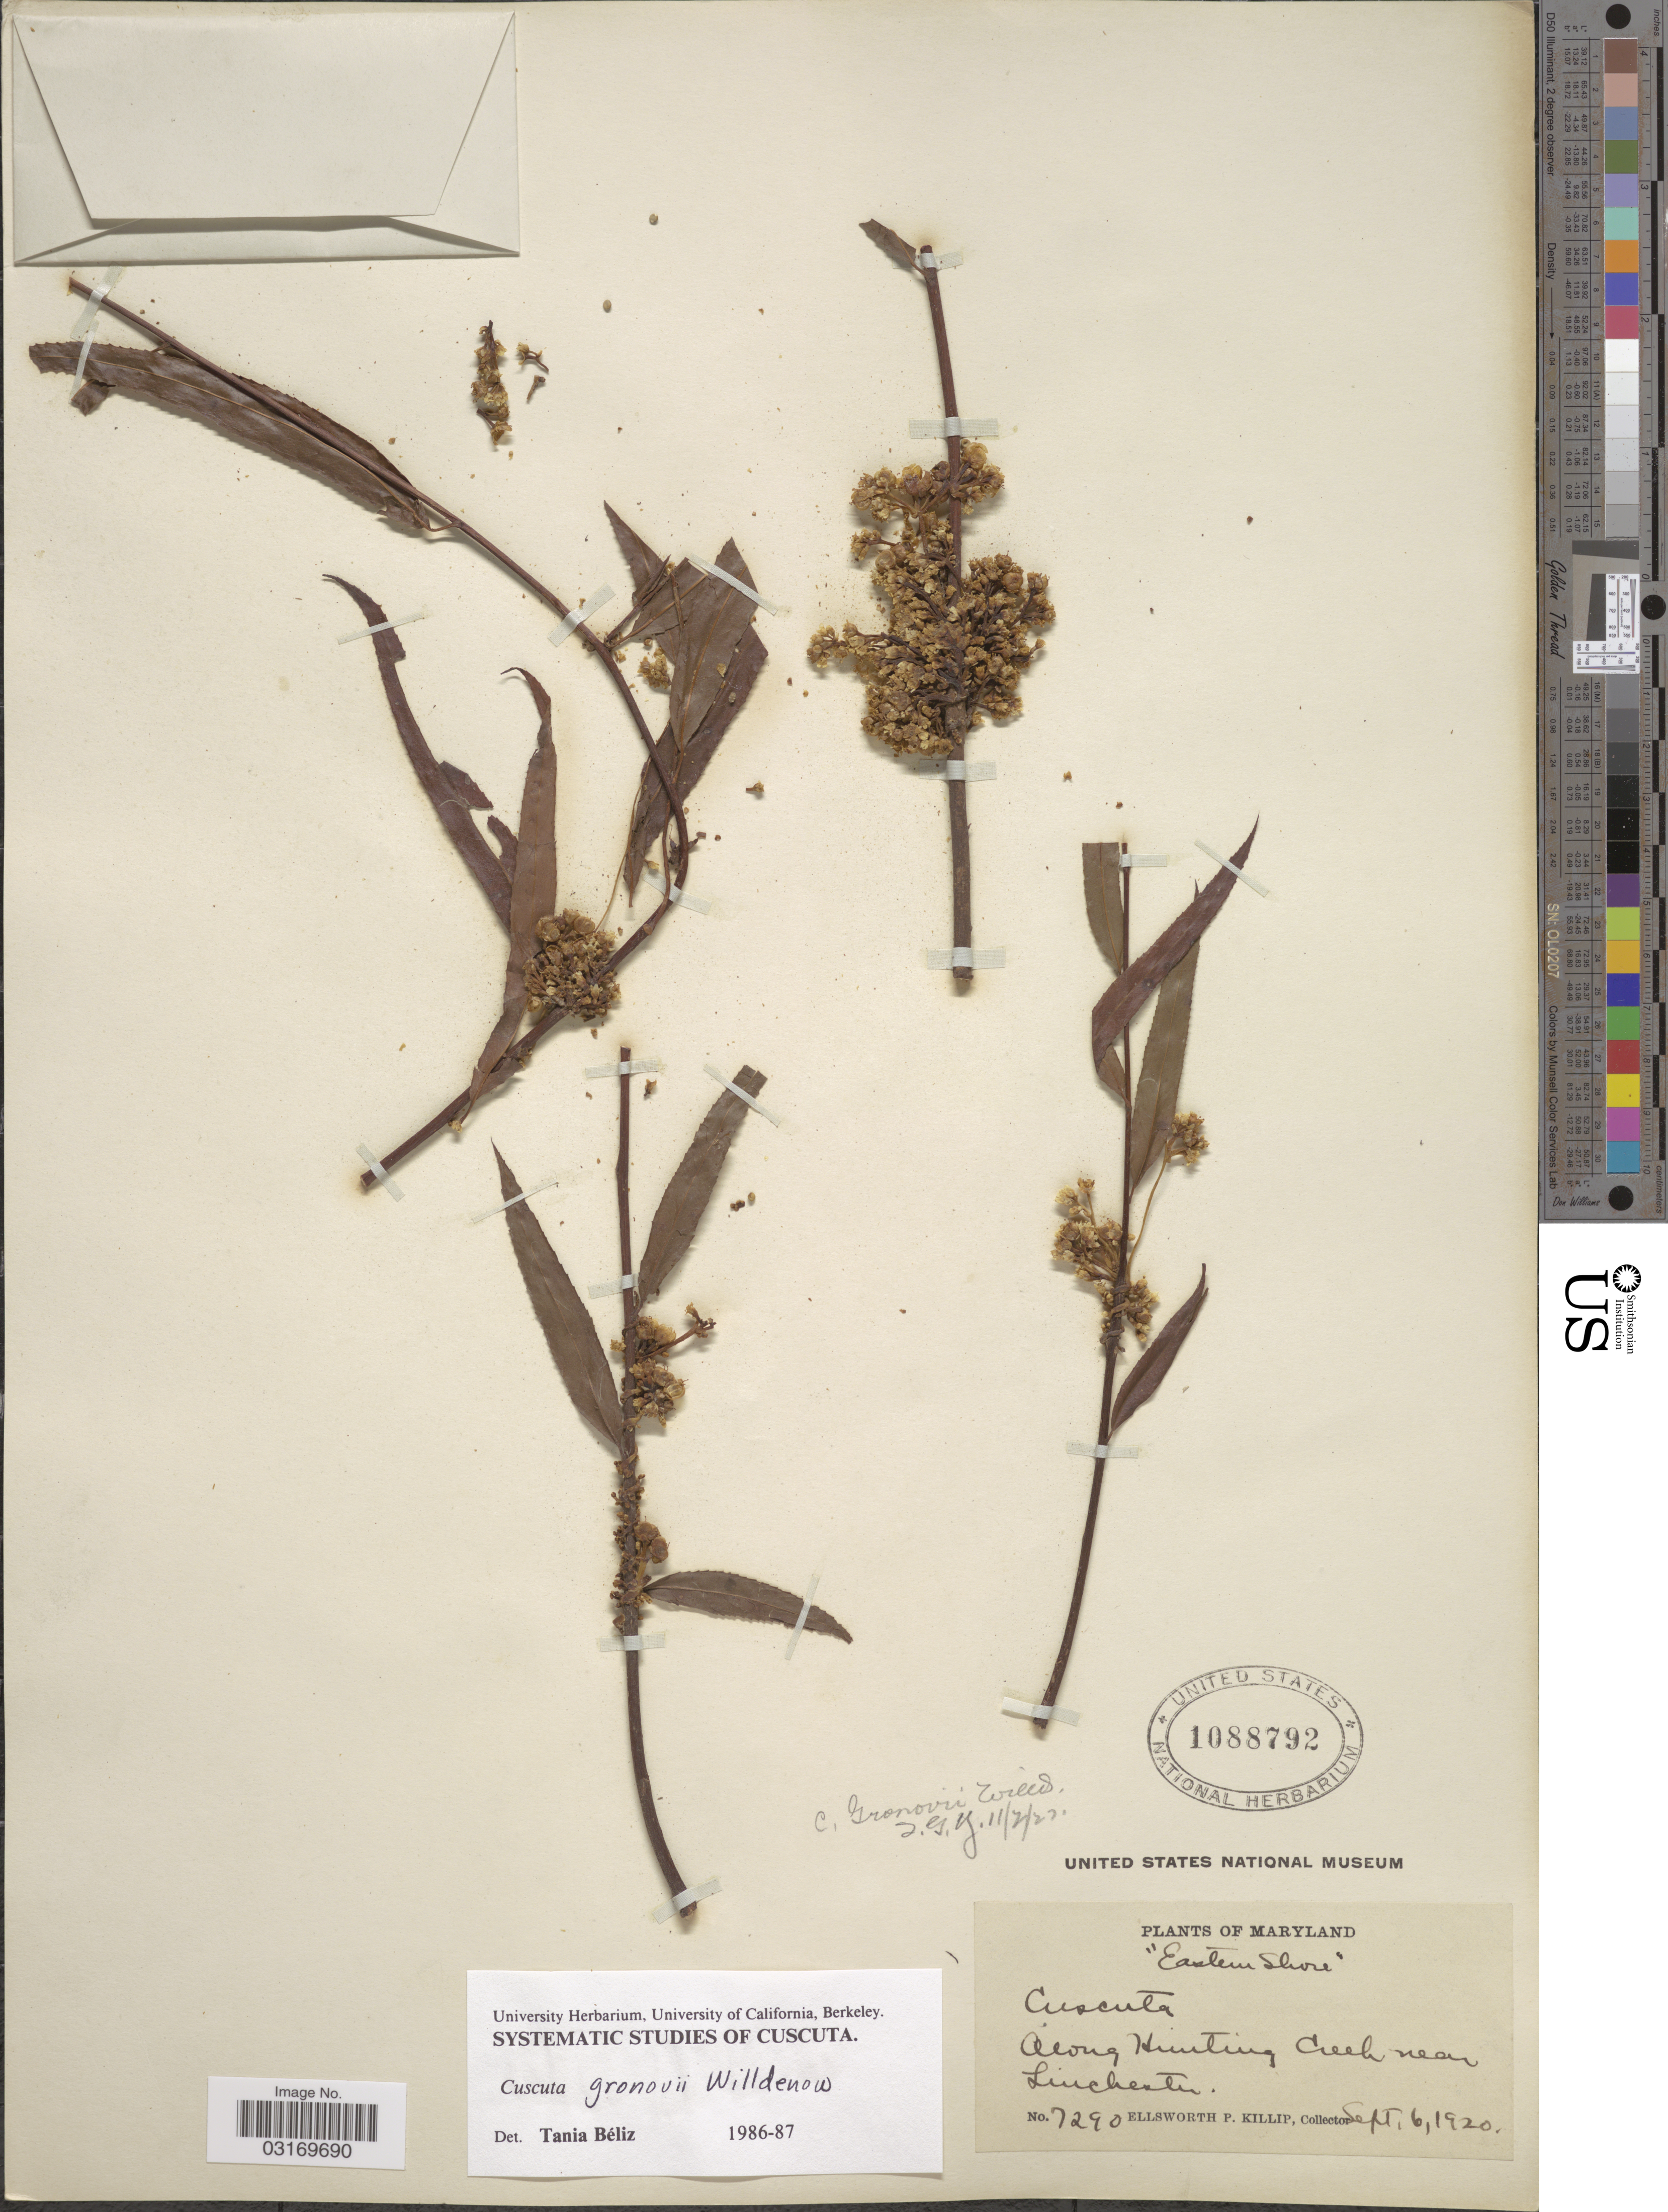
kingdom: Plantae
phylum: Tracheophyta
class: Magnoliopsida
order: Solanales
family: Convolvulaceae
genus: Cuscuta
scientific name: Cuscuta gronovii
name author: Willd. ex Schult.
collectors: E. P. Killip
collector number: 7290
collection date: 1920-09-06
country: United States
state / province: Maryland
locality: Eastern Shore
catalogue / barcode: US 1088792